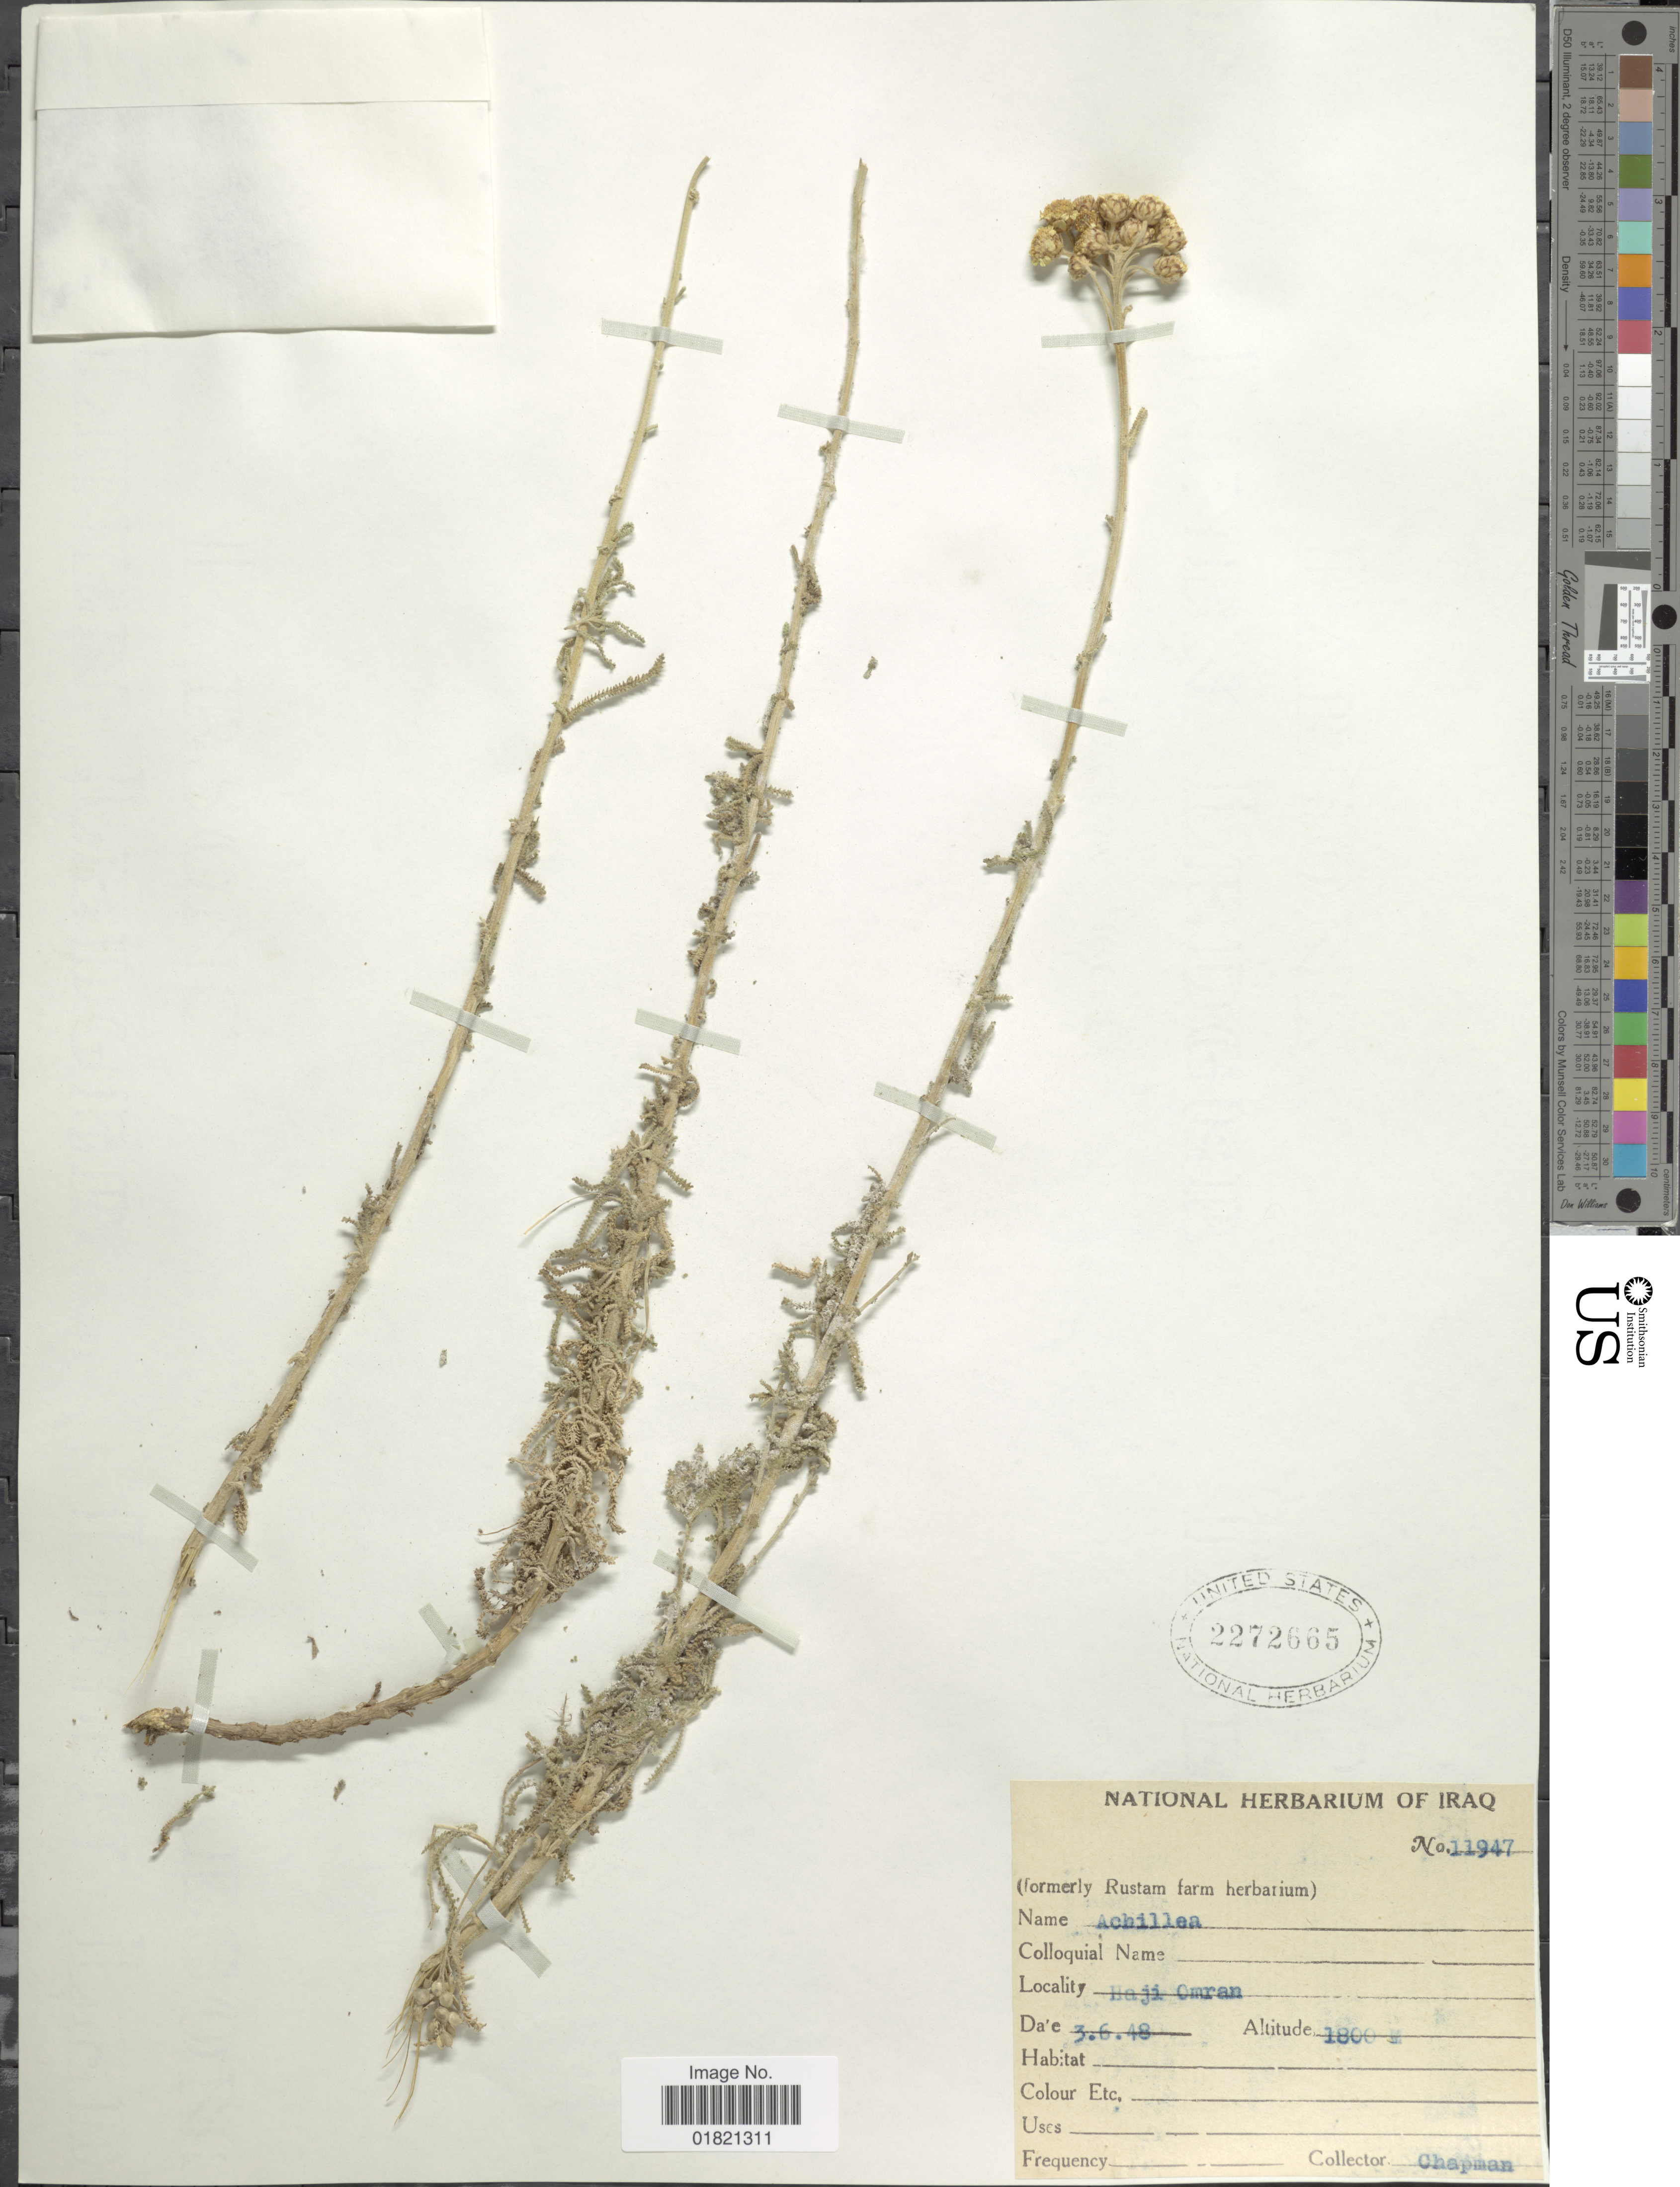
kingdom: Plantae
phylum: Tracheophyta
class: Magnoliopsida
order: Asterales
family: Asteraceae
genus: Achillea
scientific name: Achillea sp.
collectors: A. Chapman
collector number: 11947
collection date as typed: Transcribed d/m/y: 3/6/48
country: Iraq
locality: Haji Omran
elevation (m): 1800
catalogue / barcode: US 2272665